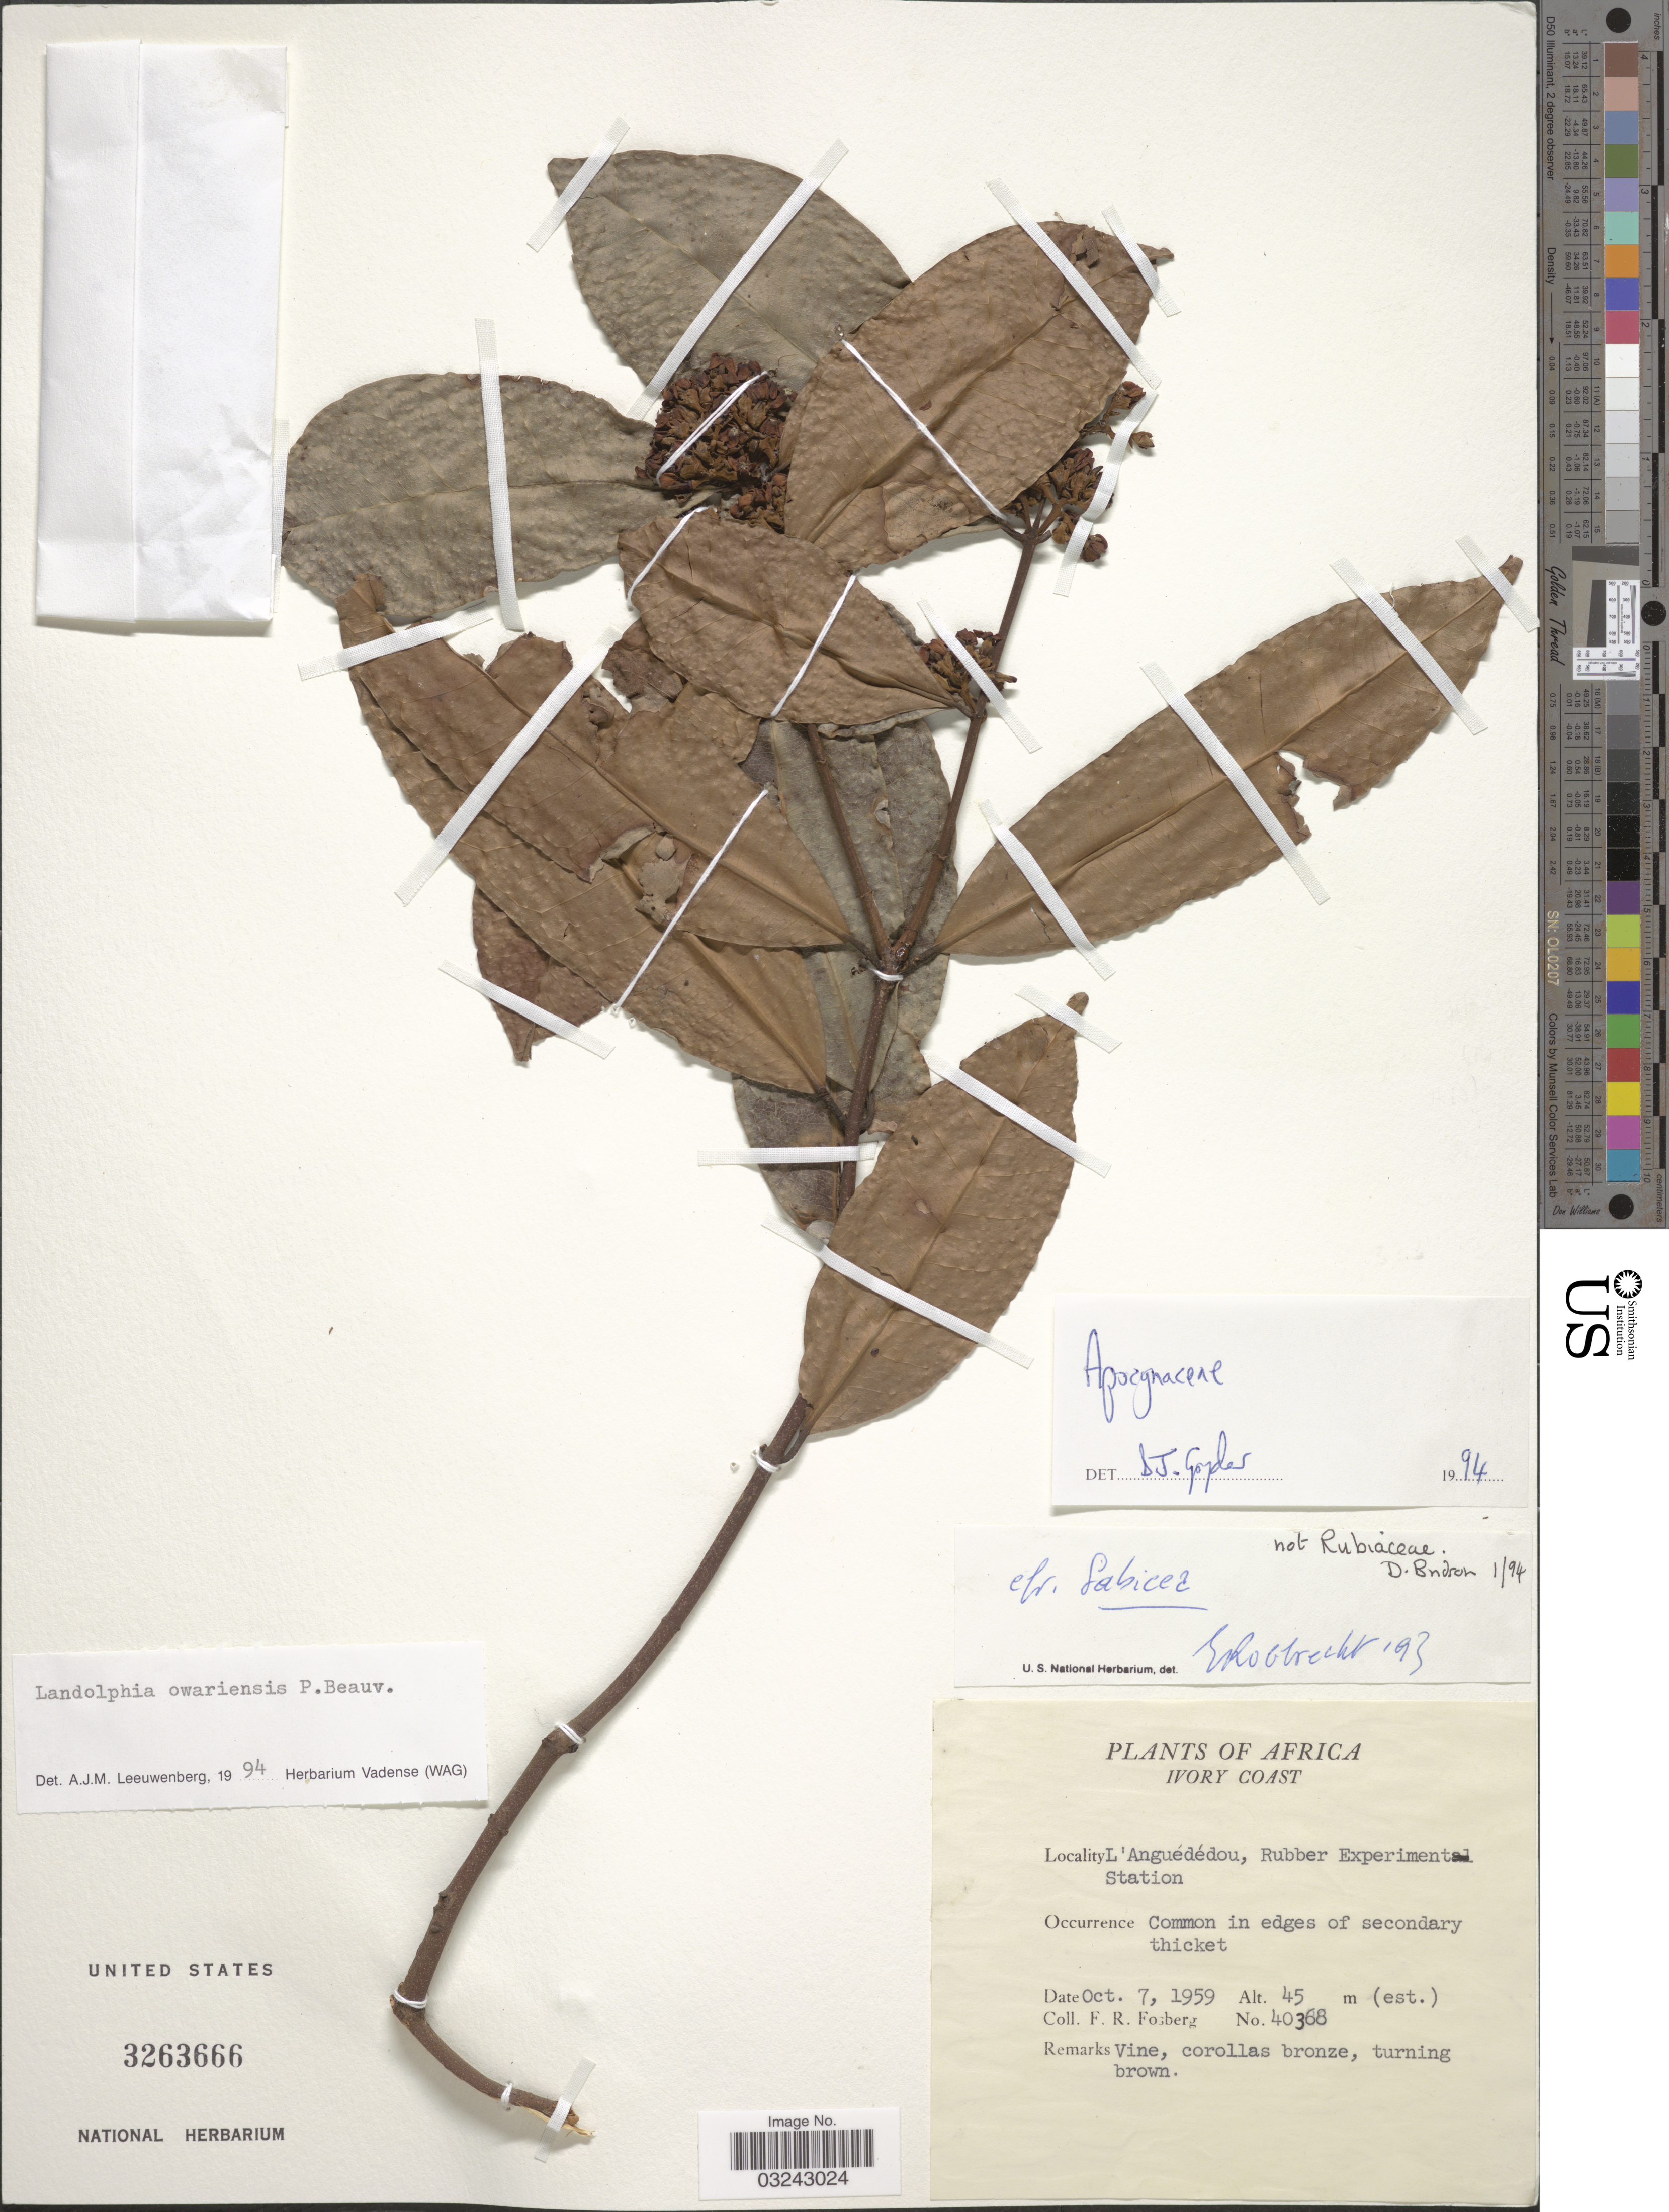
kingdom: Plantae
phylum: Tracheophyta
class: Magnoliopsida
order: Gentianales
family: Apocynaceae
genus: Landolphia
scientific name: Landolphia owariensis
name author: P. Beauv.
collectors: F. R. Fosberg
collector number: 40368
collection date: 1959-10-07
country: Ivory Coast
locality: L'Anguédédou, Rubber Experiment Station.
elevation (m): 45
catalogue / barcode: US 3263666